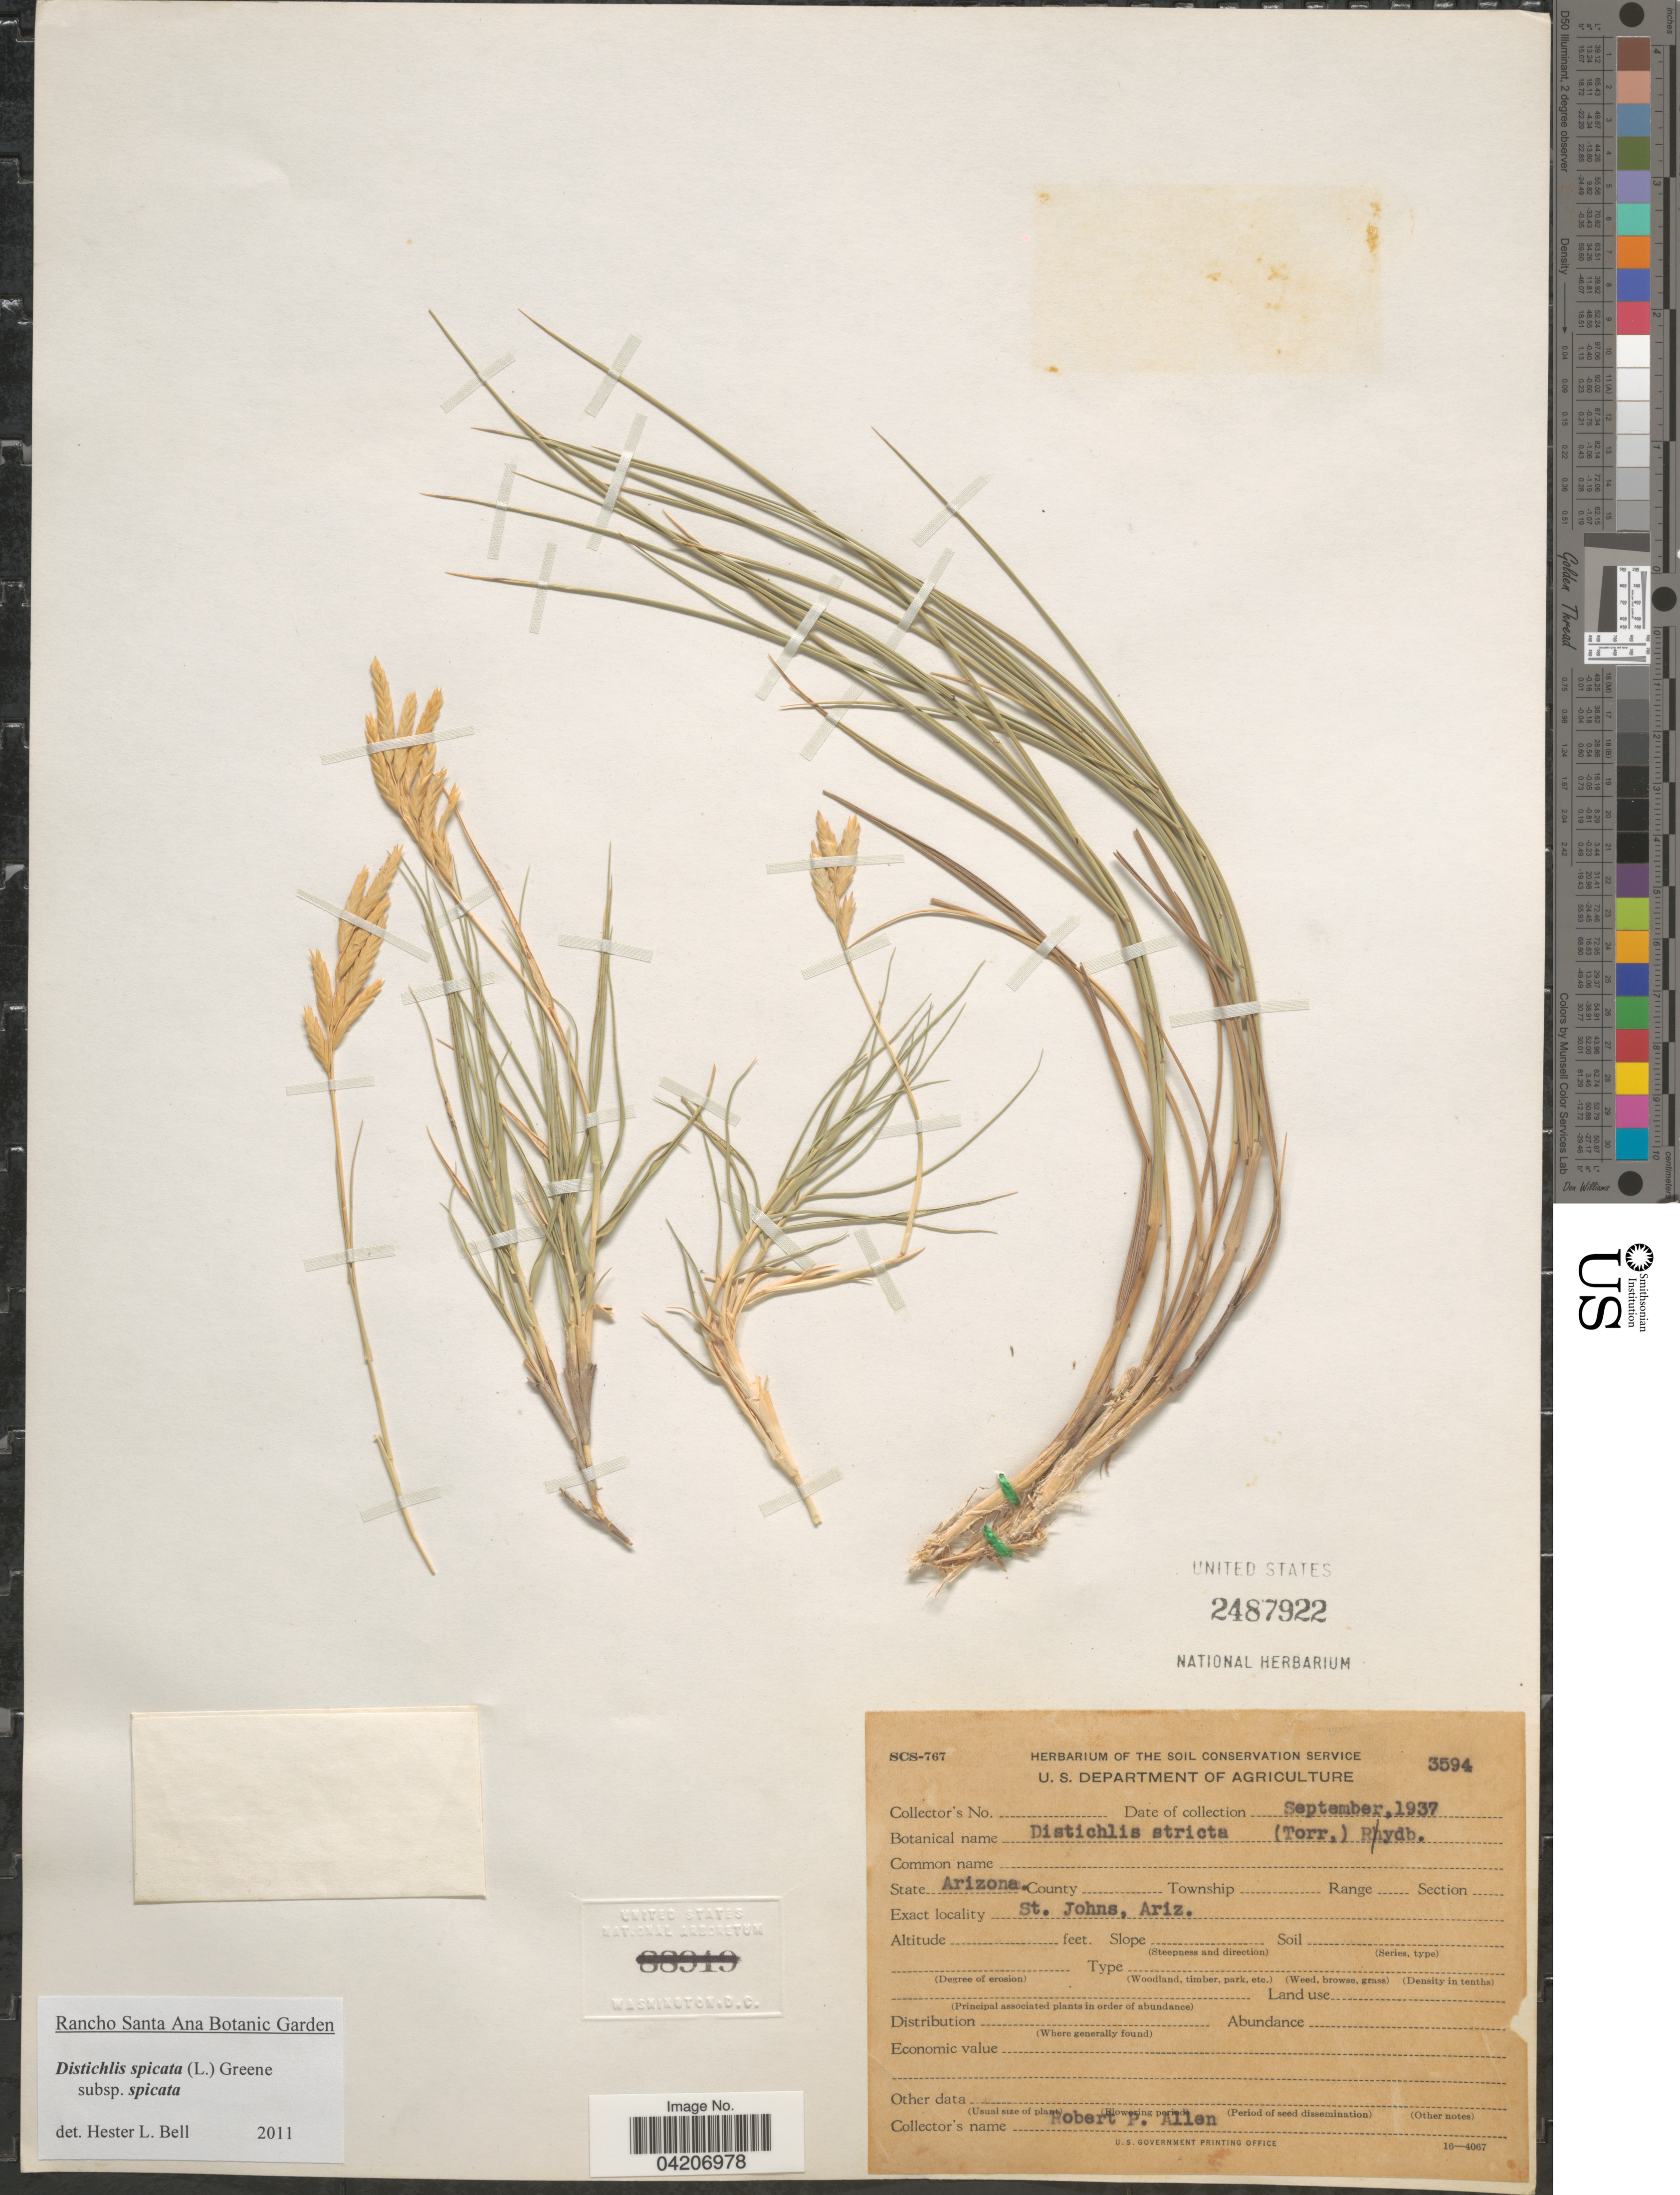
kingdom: Plantae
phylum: Tracheophyta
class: Liliopsida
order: Poales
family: Poaceae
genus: Distichlis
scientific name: Distichlis spicata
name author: (L.) Greene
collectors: R. Allen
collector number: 3594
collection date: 1937-09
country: United States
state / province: Arizona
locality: St. Johns.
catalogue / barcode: US 2487922